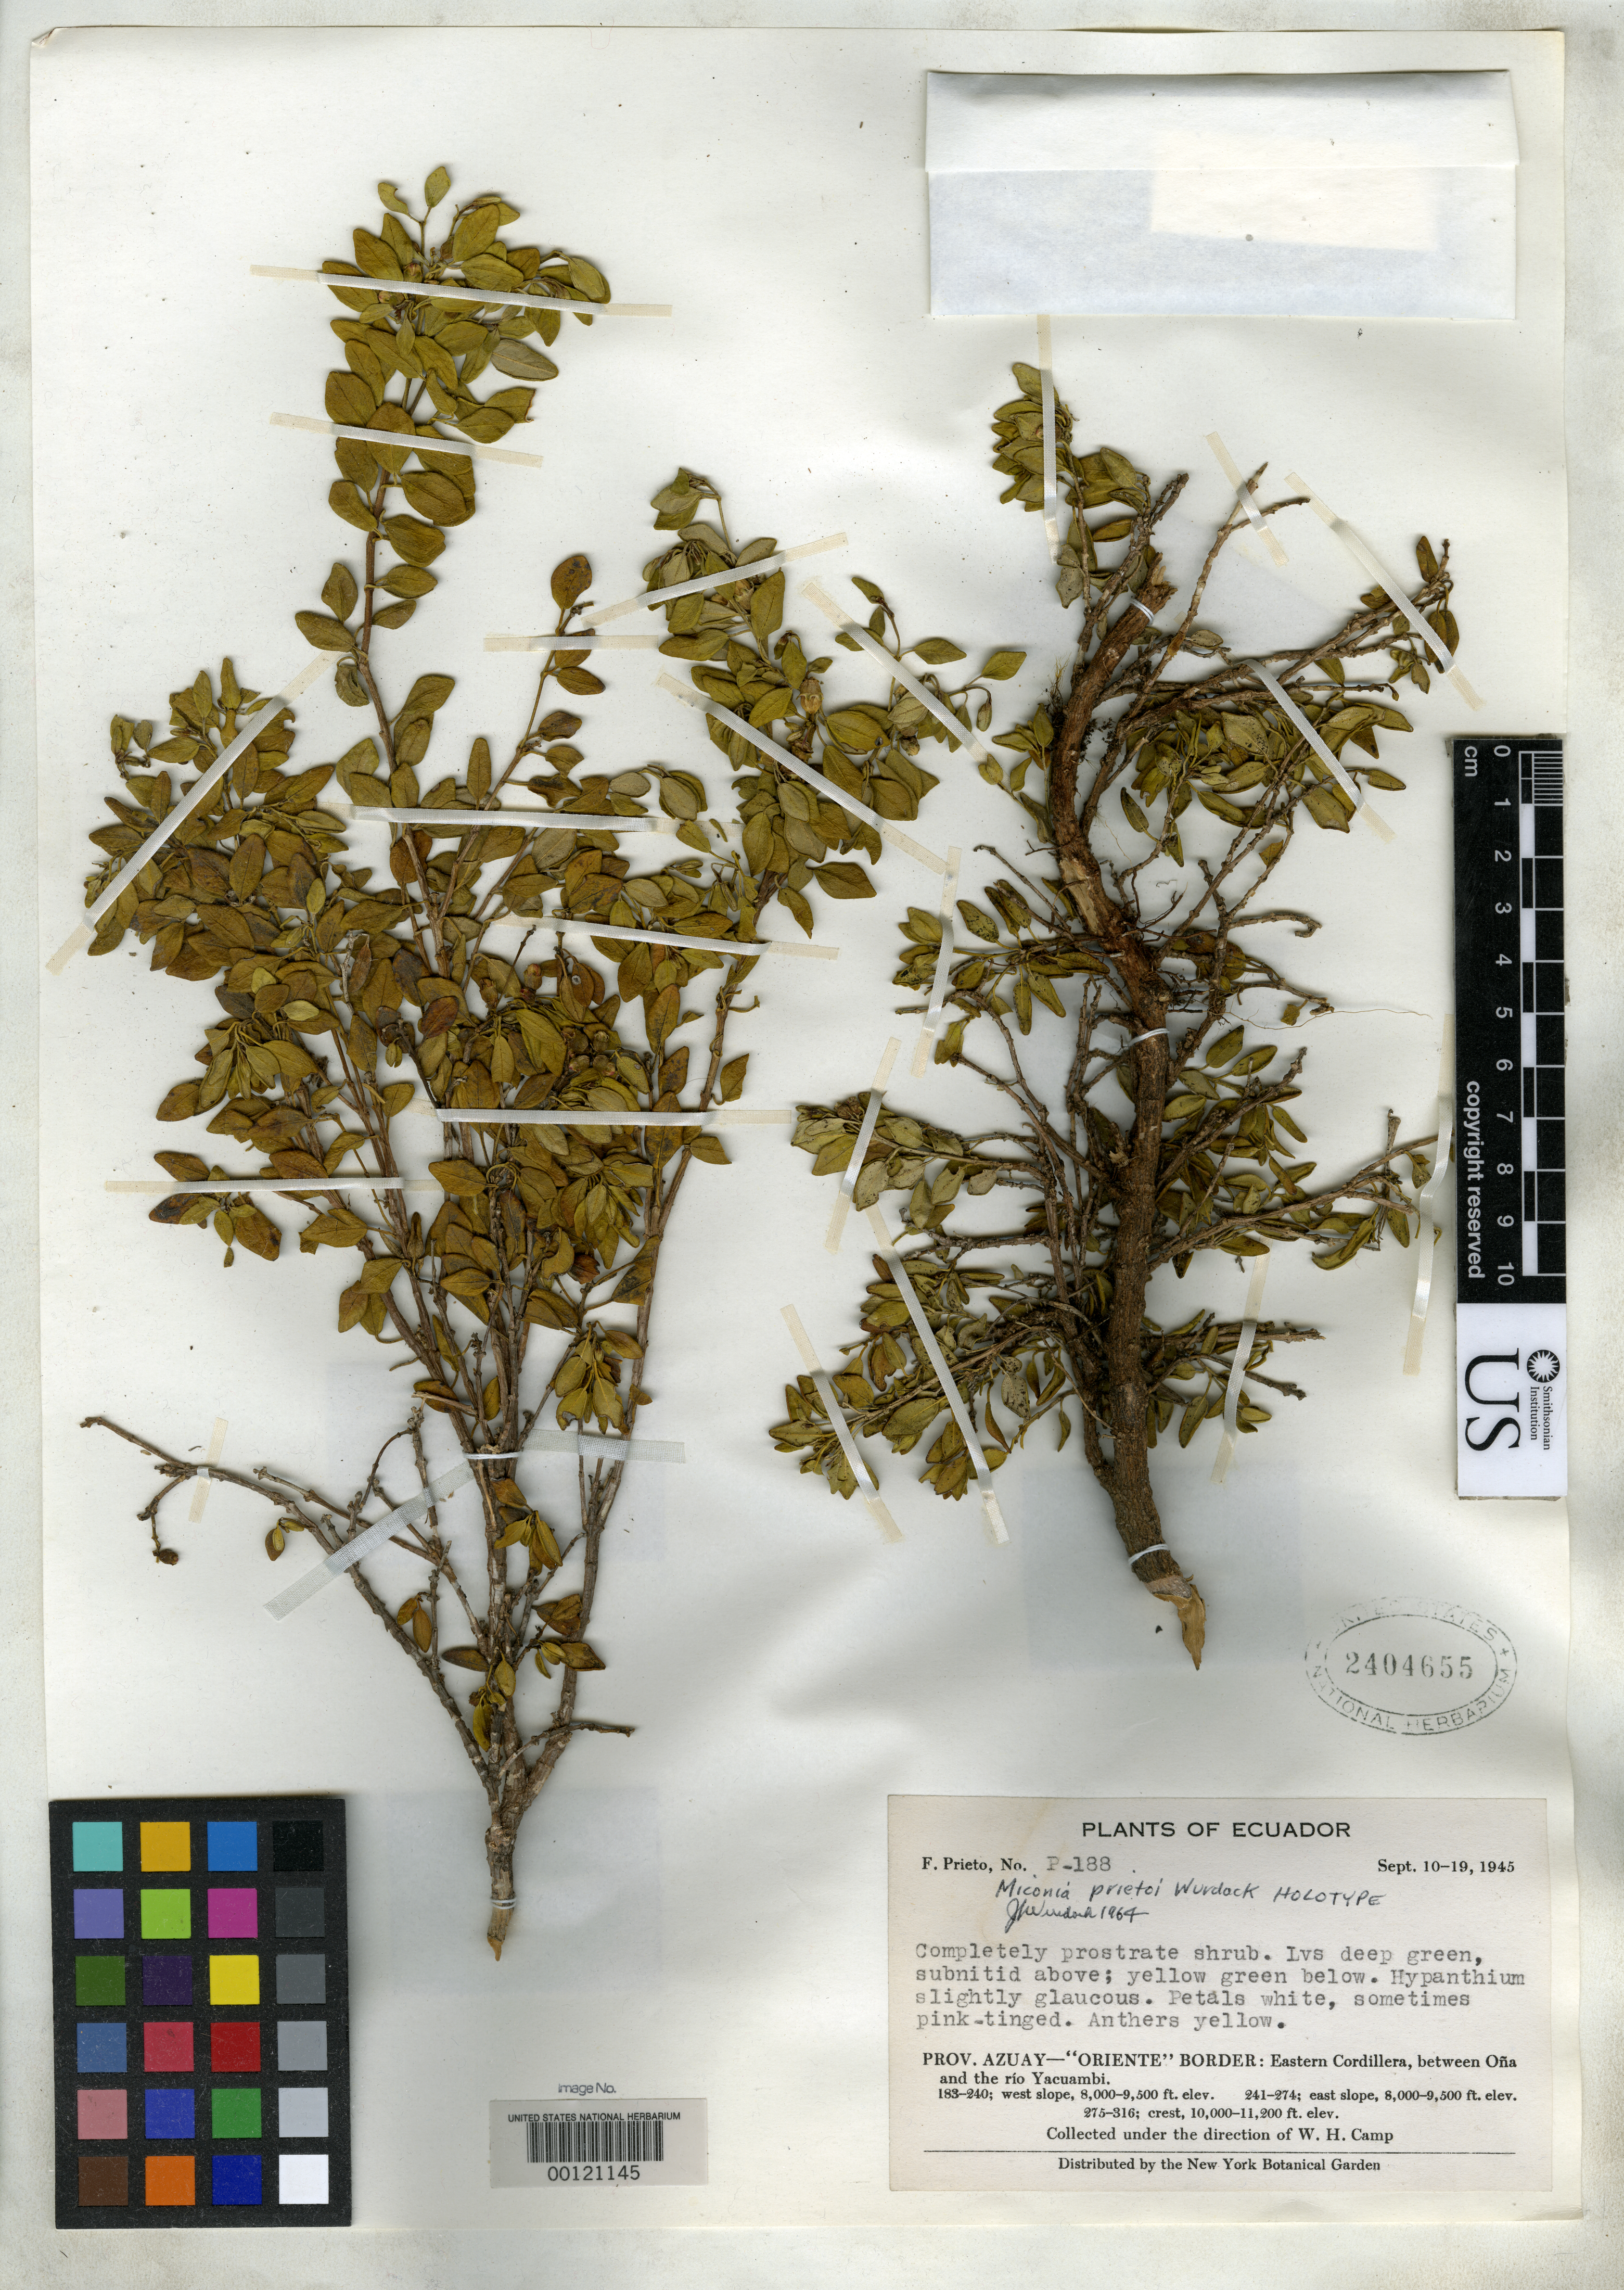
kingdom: Plantae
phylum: Tracheophyta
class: Magnoliopsida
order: Myrtales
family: Melastomataceae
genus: Miconia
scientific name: Miconia prietoi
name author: Wurdack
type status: Holotype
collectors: F. Prieto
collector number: P-188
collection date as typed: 10 Sep 1945 to 19 Sep 1945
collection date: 1945-09-10/1945-09-19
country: Ecuador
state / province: Azuay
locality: "Oriente" border, Ona-Rio Yacuambi.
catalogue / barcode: US 2404655